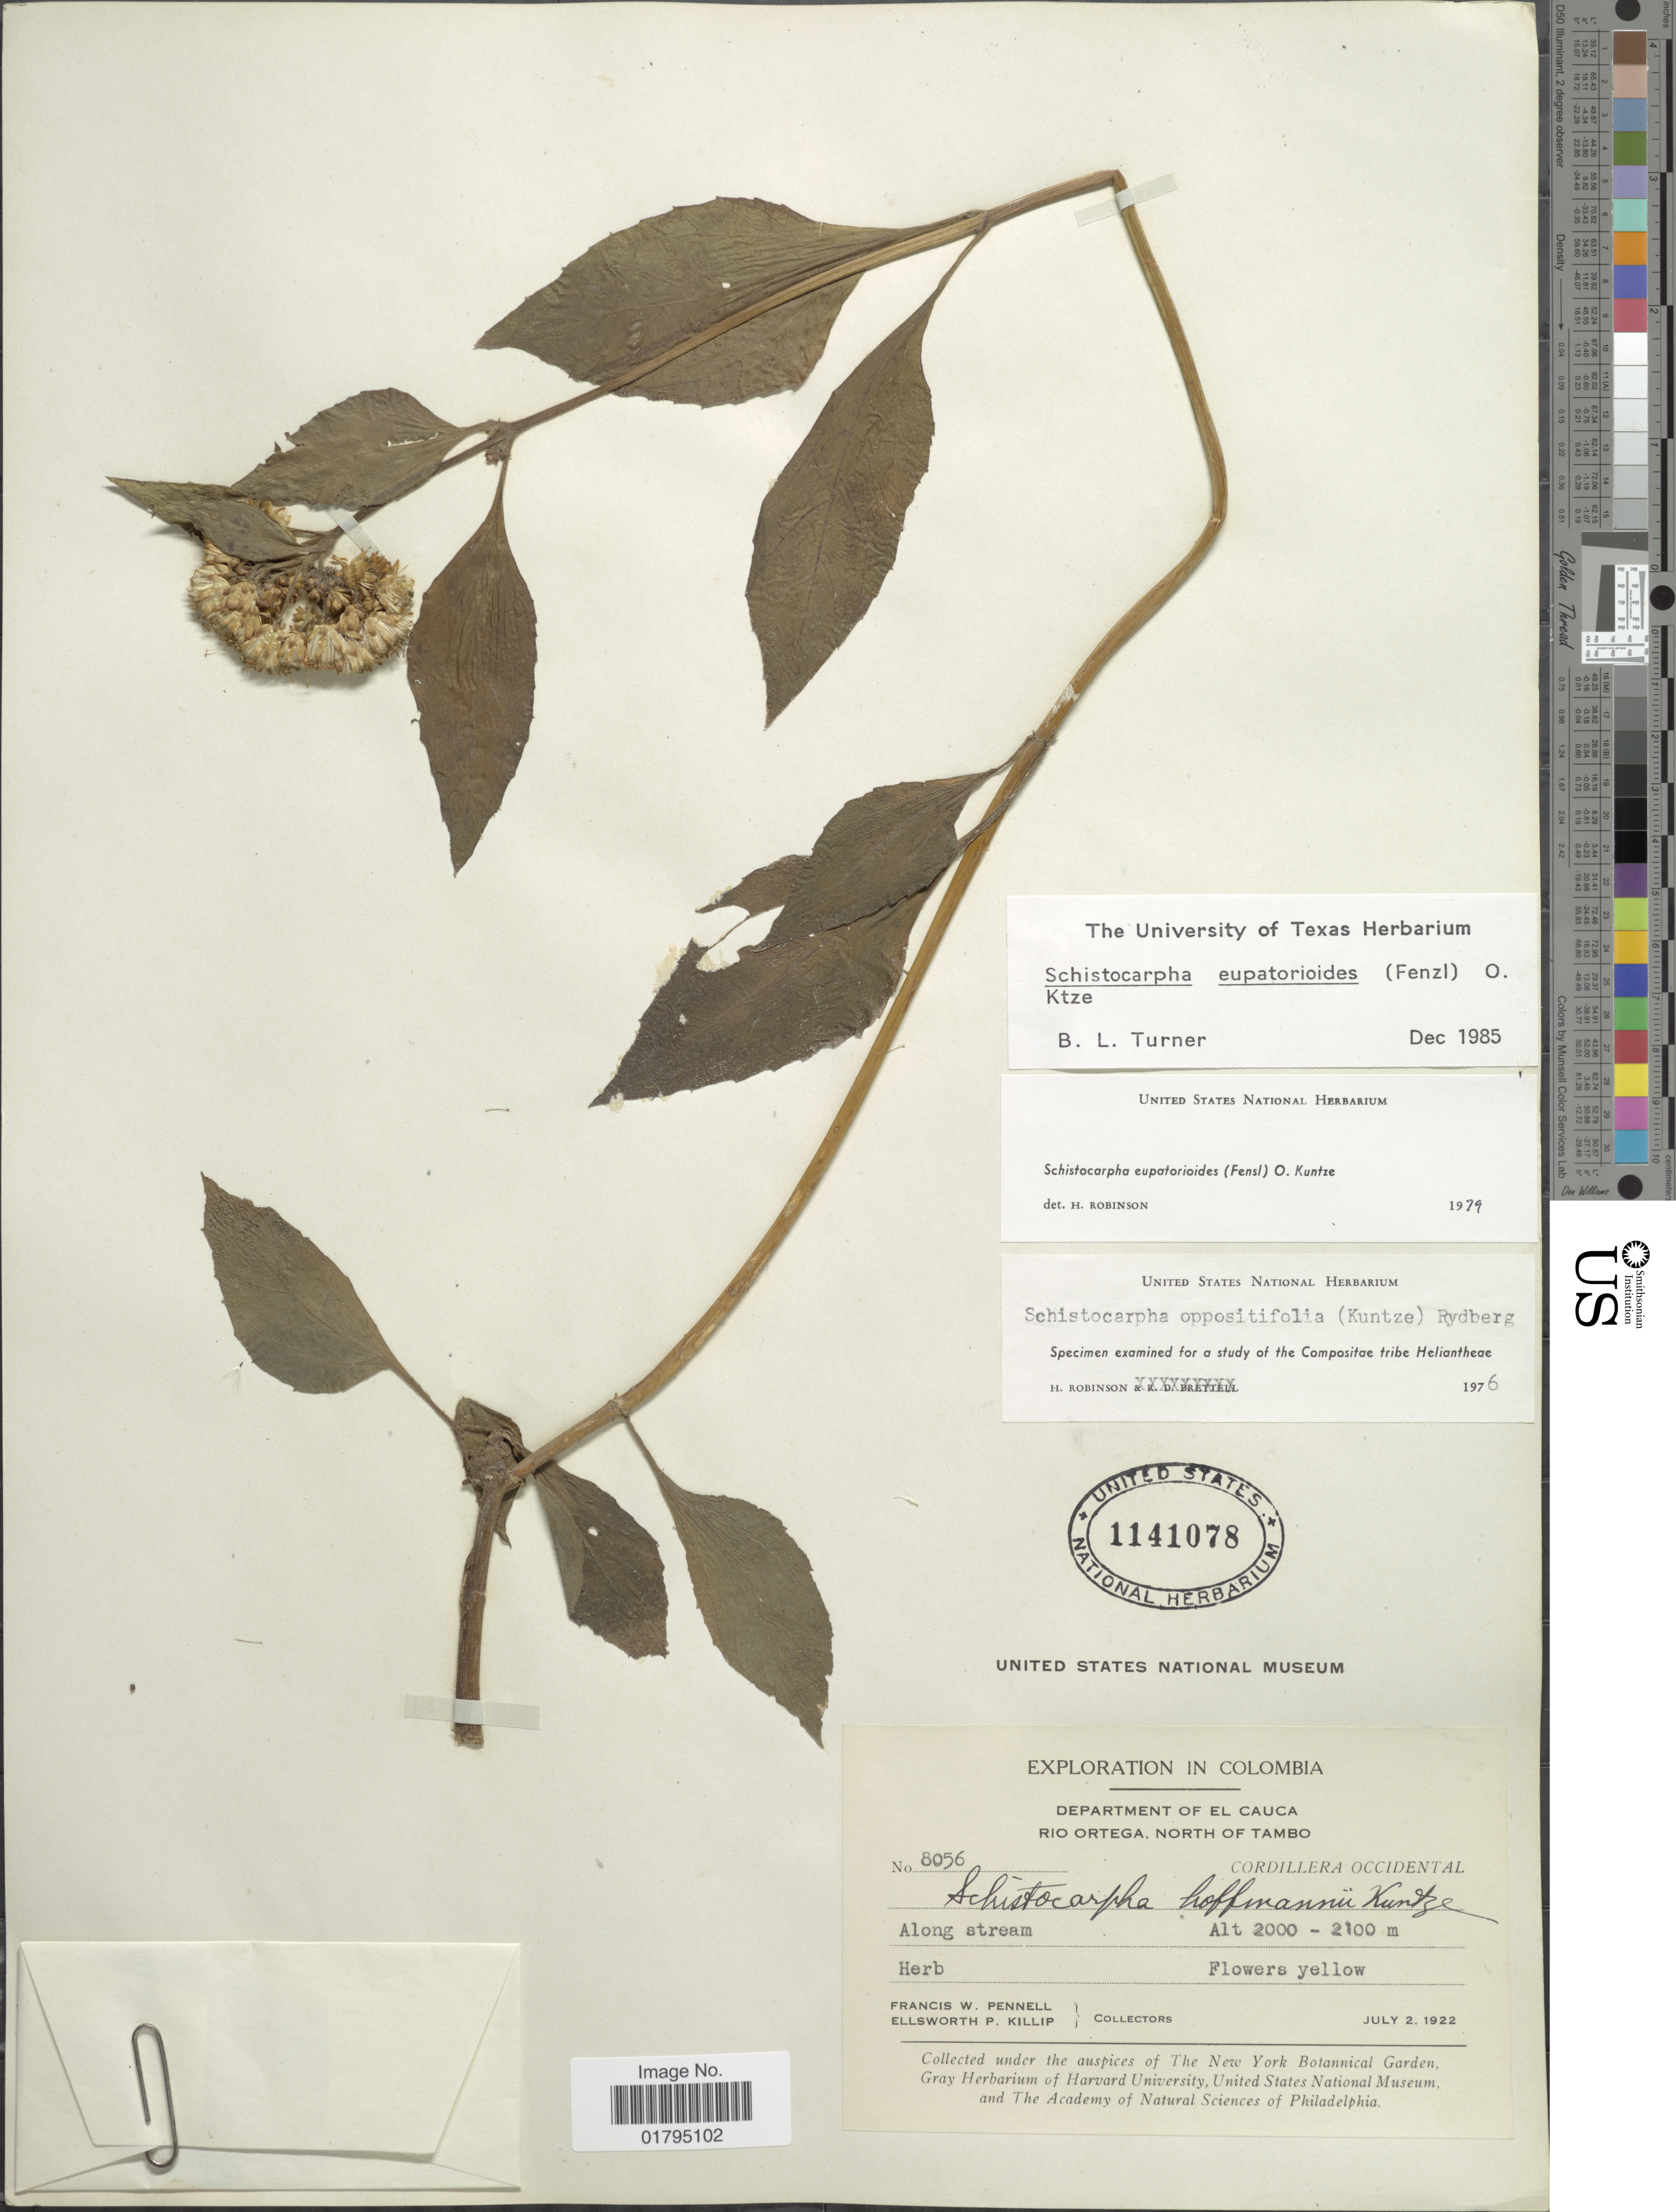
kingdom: Plantae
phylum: Tracheophyta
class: Magnoliopsida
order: Asterales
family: Asteraceae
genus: Schistocarpha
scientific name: Schistocarpha eupatorioides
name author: (Fenzl) Kuntze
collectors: E. P. Killip & T. E. Hazen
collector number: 8056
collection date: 1922-07-02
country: Colombia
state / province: Cauca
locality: Department of El Cauca, Rio Otega, north of Tambo. Corillera Occidental.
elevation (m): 2000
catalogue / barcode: US 1141078